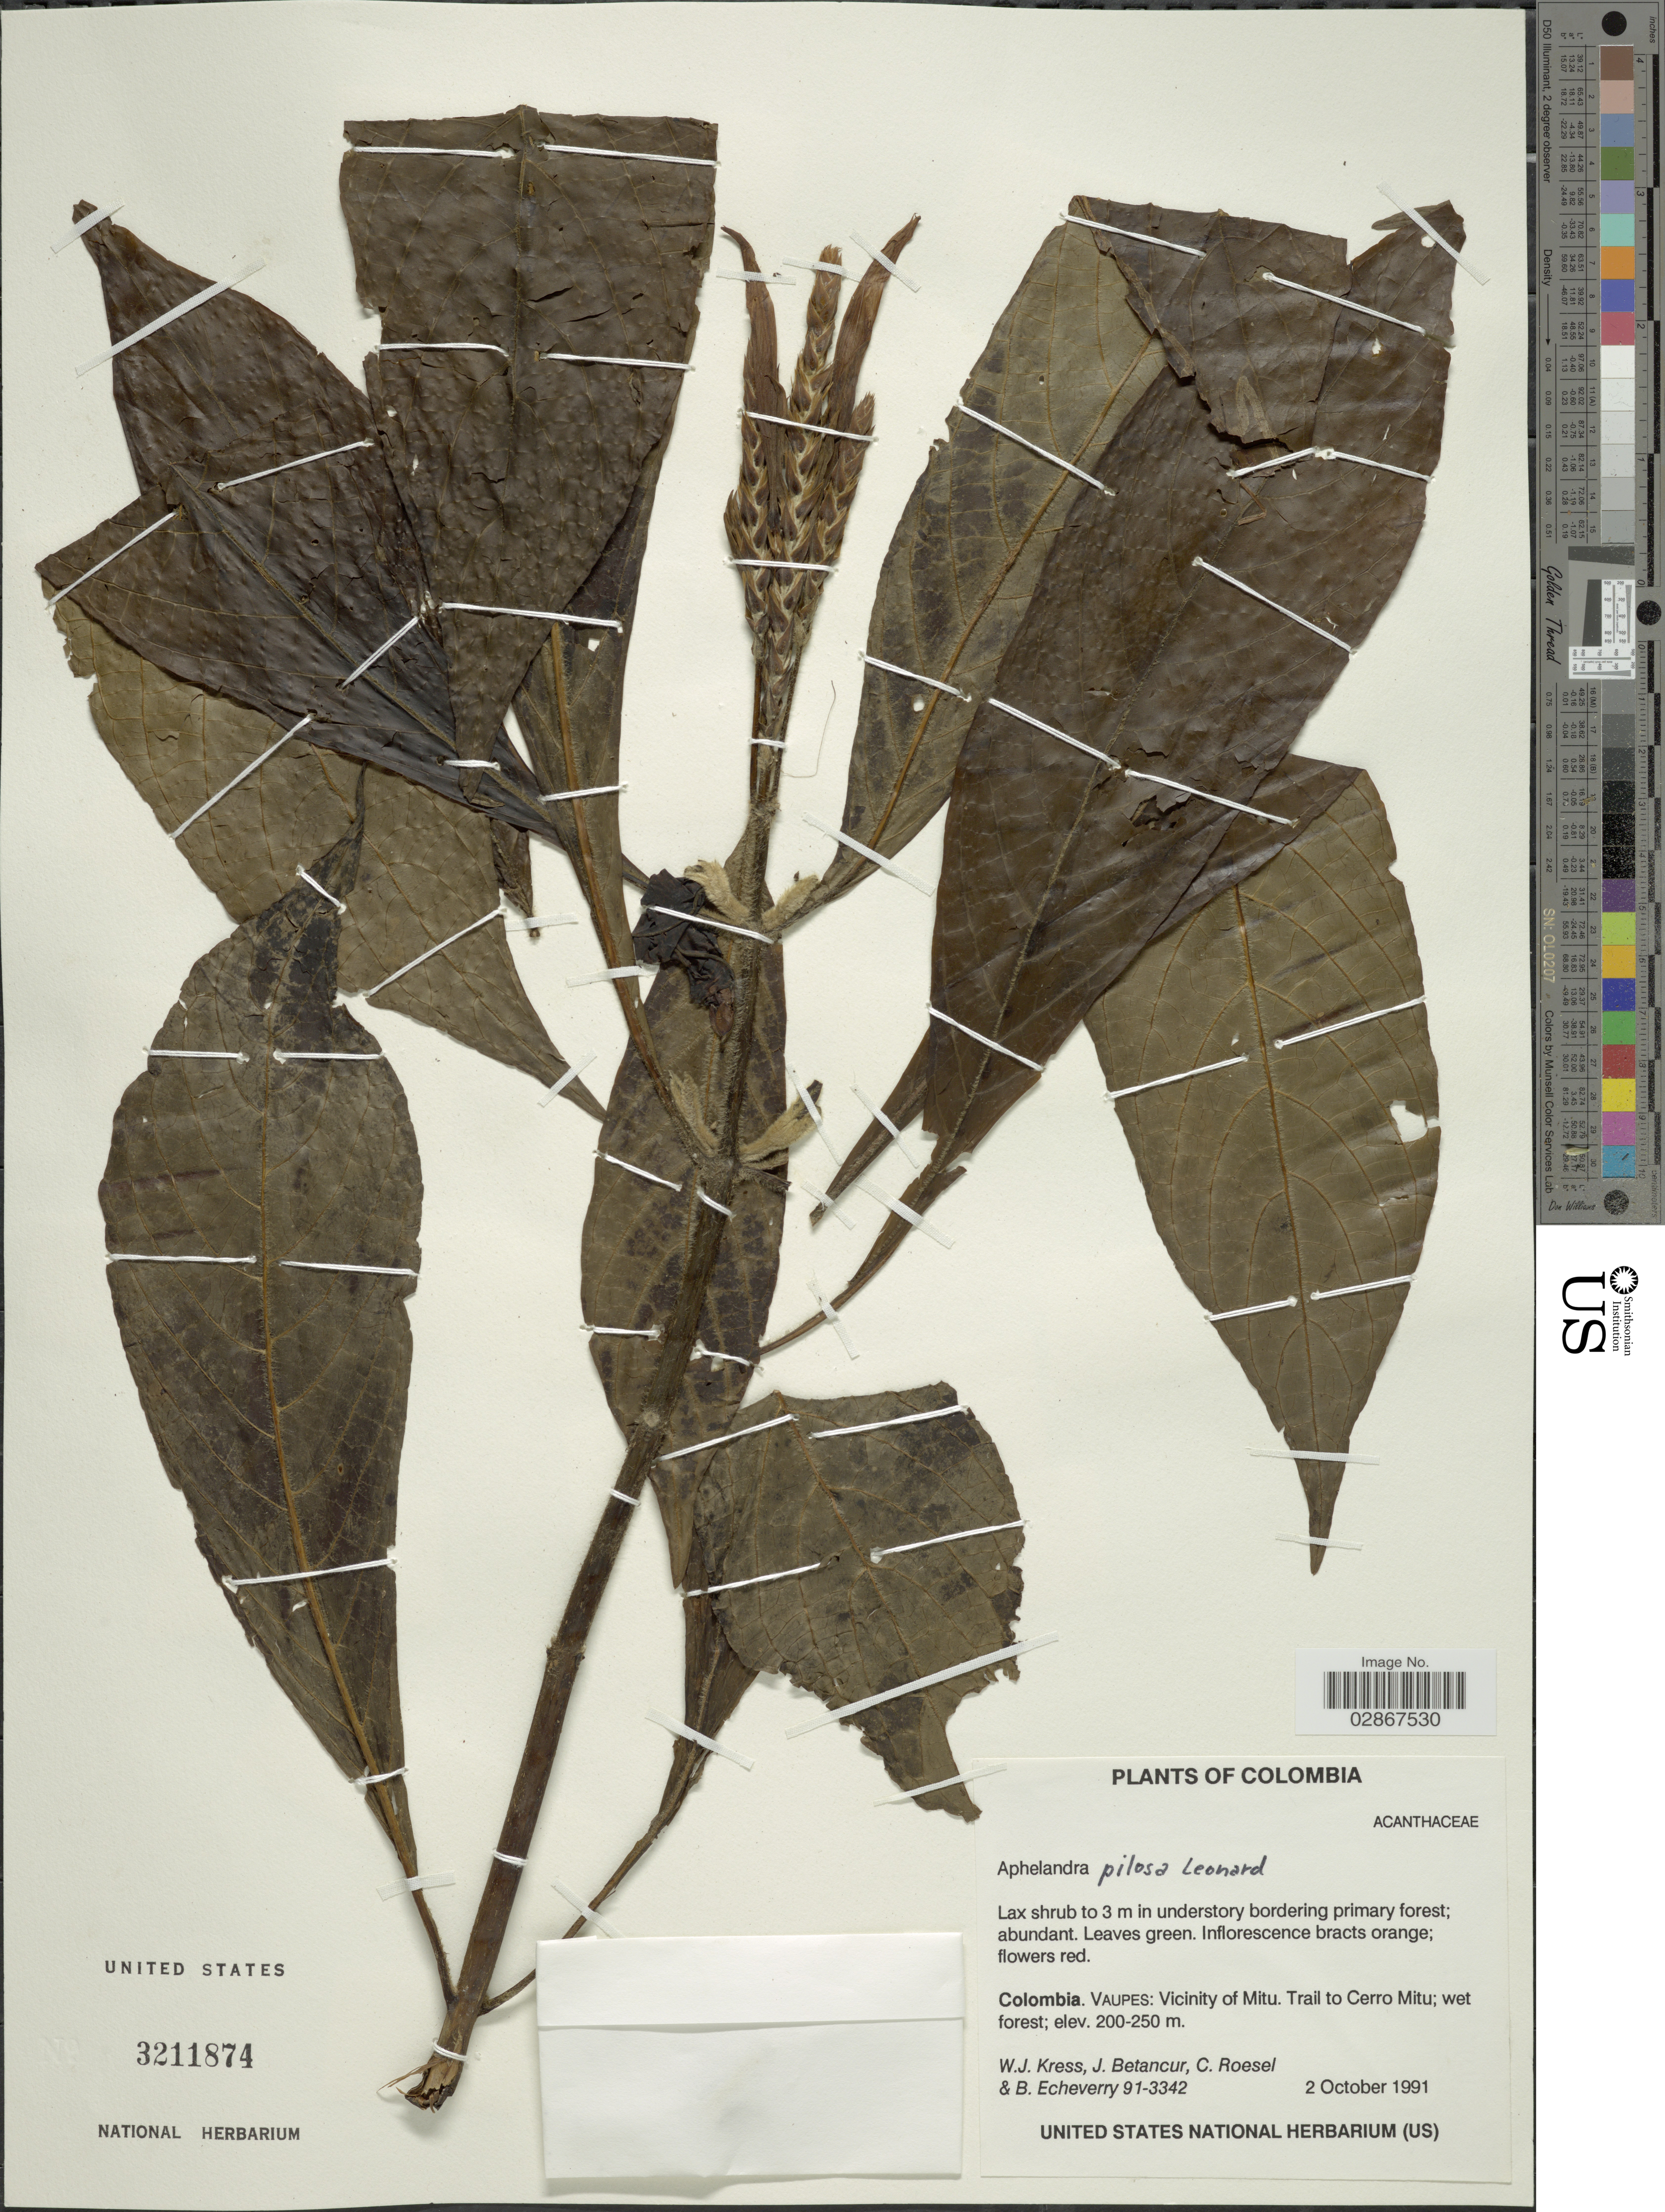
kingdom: Plantae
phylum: Tracheophyta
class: Magnoliopsida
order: Lamiales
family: Acanthaceae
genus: Aphelandra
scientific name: Aphelandra pilosa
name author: Leonard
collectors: W. J. Kress, J. Betancur, C. S. Roesel & B. Echeverry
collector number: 91-3342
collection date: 1991-10-02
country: Colombia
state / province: Vaupés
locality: Vicinity of Mitu. Trail to Cerro Mitu.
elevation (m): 200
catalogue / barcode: US 3211874